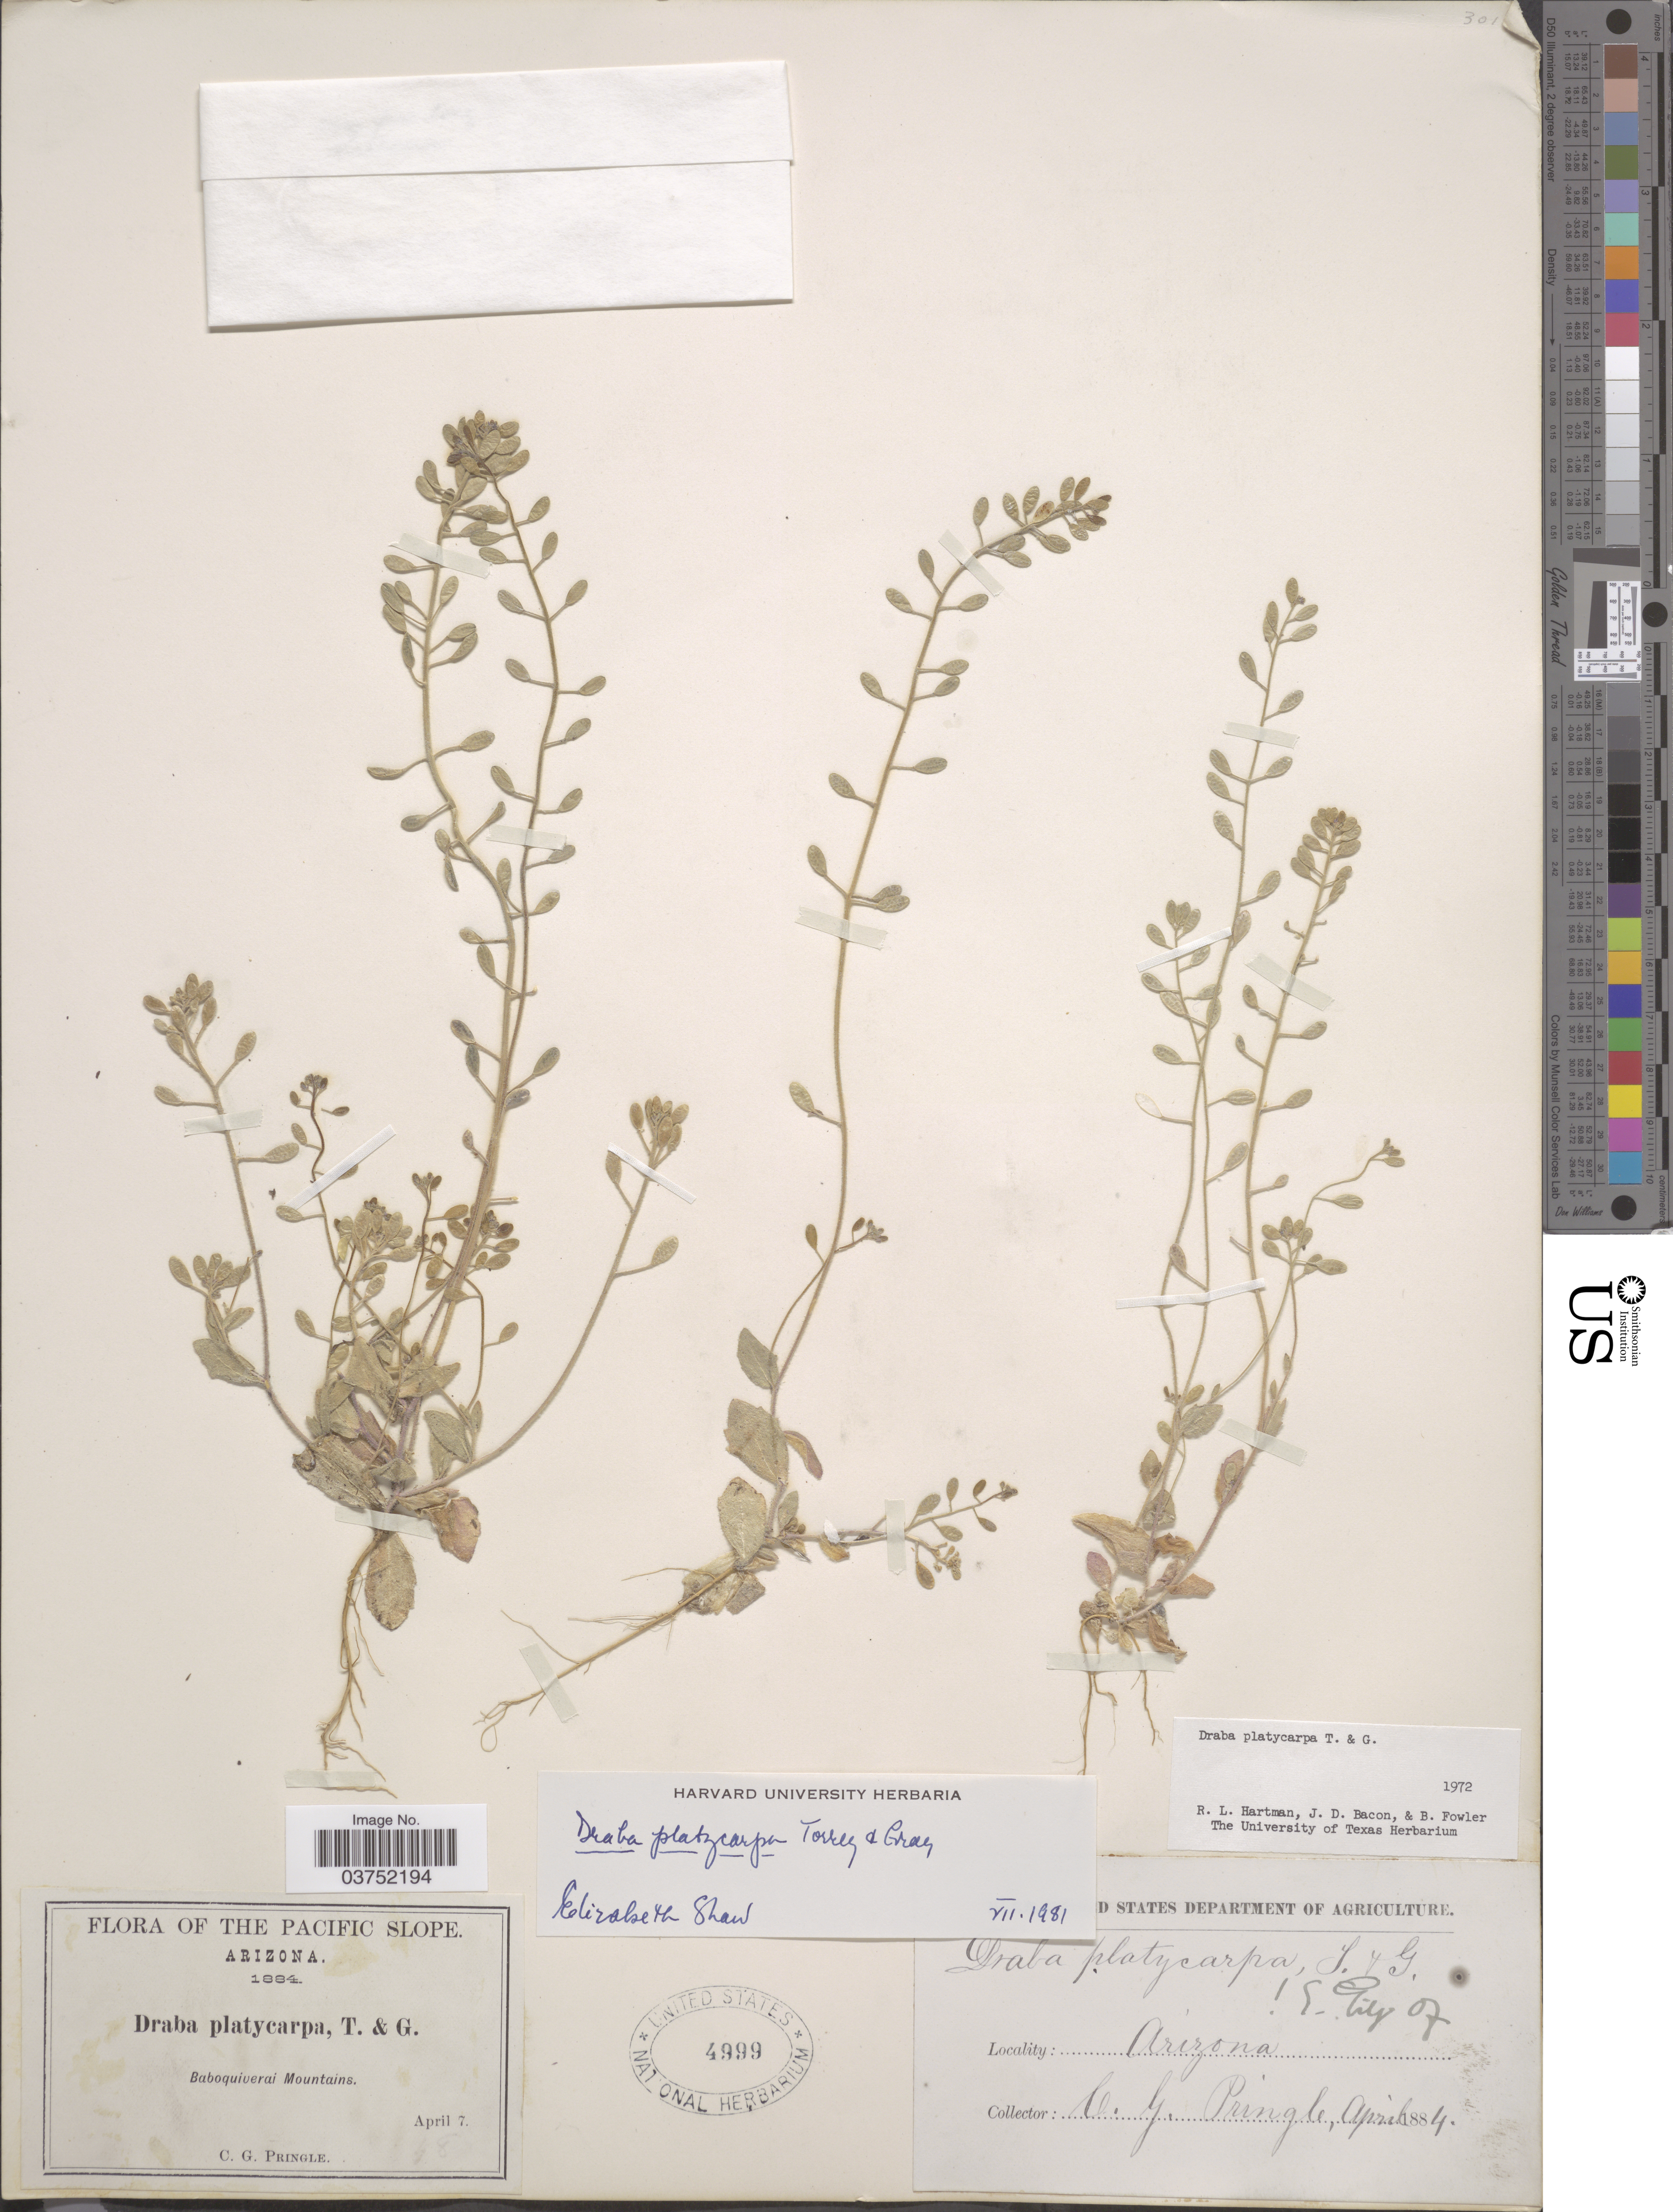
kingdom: Plantae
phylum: Tracheophyta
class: Magnoliopsida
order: Brassicales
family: Brassicaceae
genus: Draba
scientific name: Draba platycarpa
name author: Torr. & A. Gray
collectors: C. G. Pringle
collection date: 1884-04-07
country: United States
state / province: Arizona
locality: Pacific Slope. Baboquiverai Mountains.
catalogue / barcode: US 4999